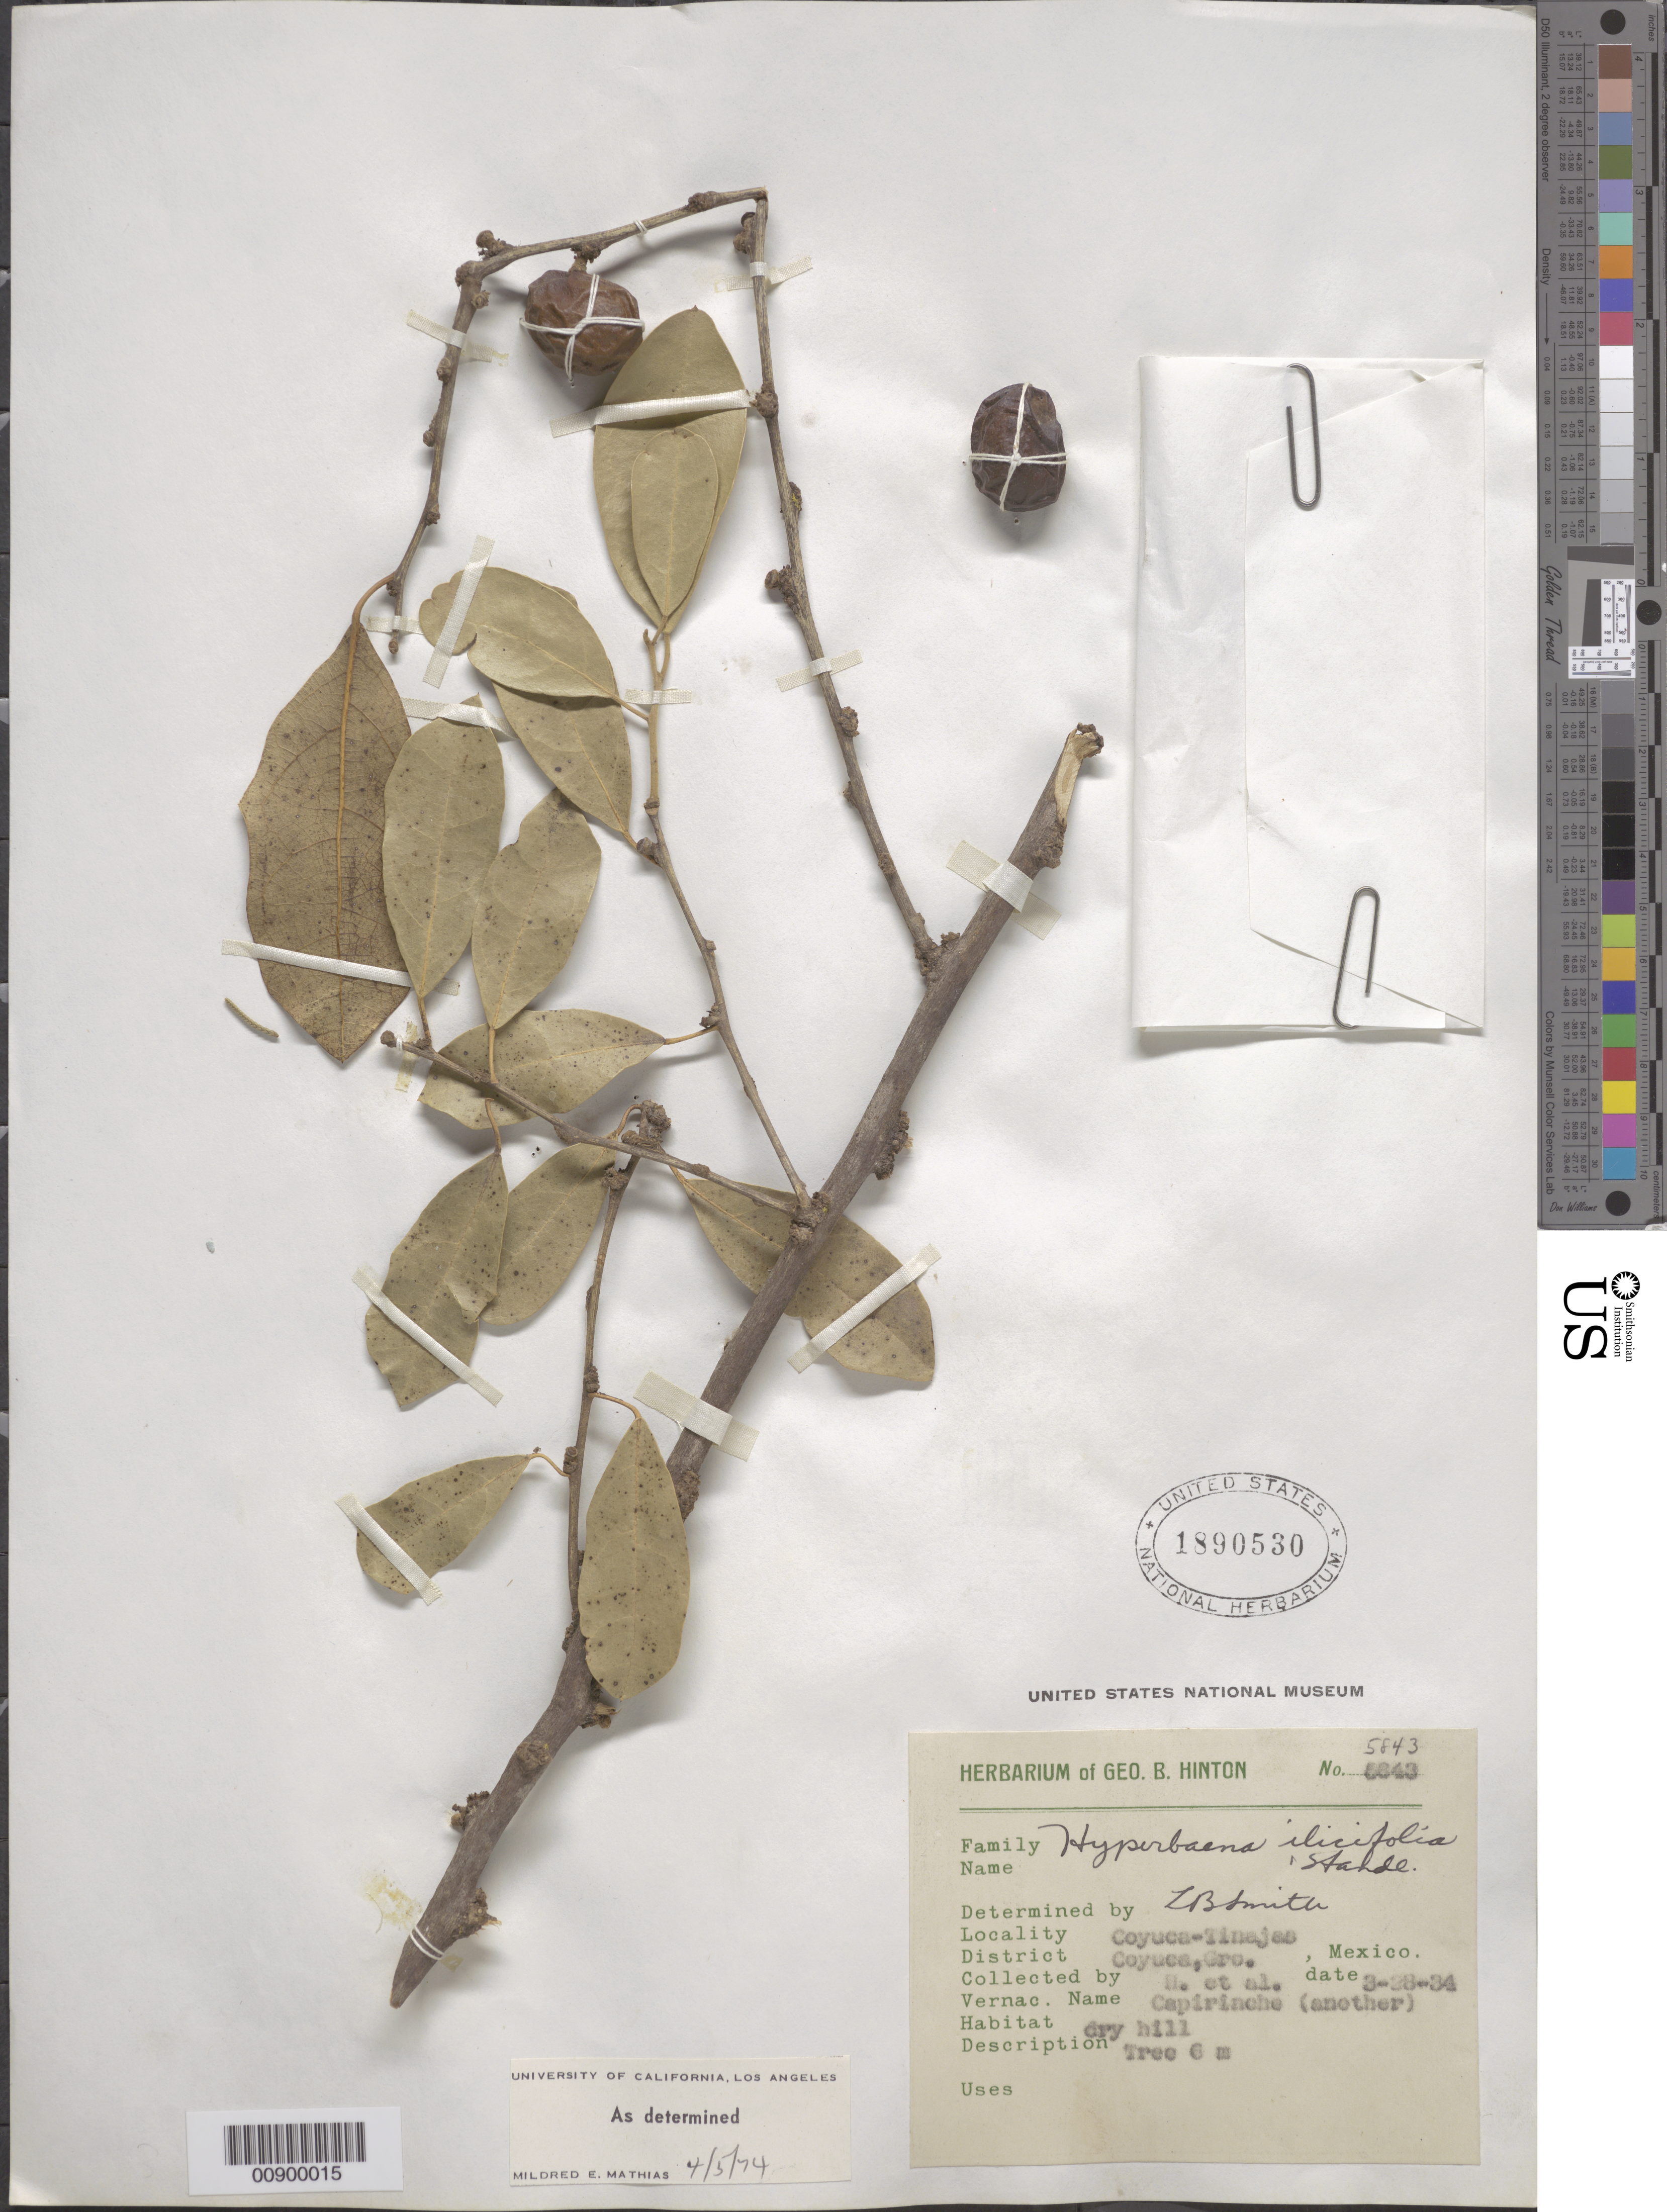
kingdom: Plantae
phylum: Tracheophyta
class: Magnoliopsida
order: Ranunculales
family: Menispermaceae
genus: Hyperbaena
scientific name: Hyperbaena ilicifolia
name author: Standl.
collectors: G. B. Hinton & et al.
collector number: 5843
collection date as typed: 28 Mar 1934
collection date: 1934-03-28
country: Mexico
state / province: Guerrero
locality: Coyuca - Tinajas: District Coyuca, Guerrero.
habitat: Dry hill.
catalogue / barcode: US 1890530